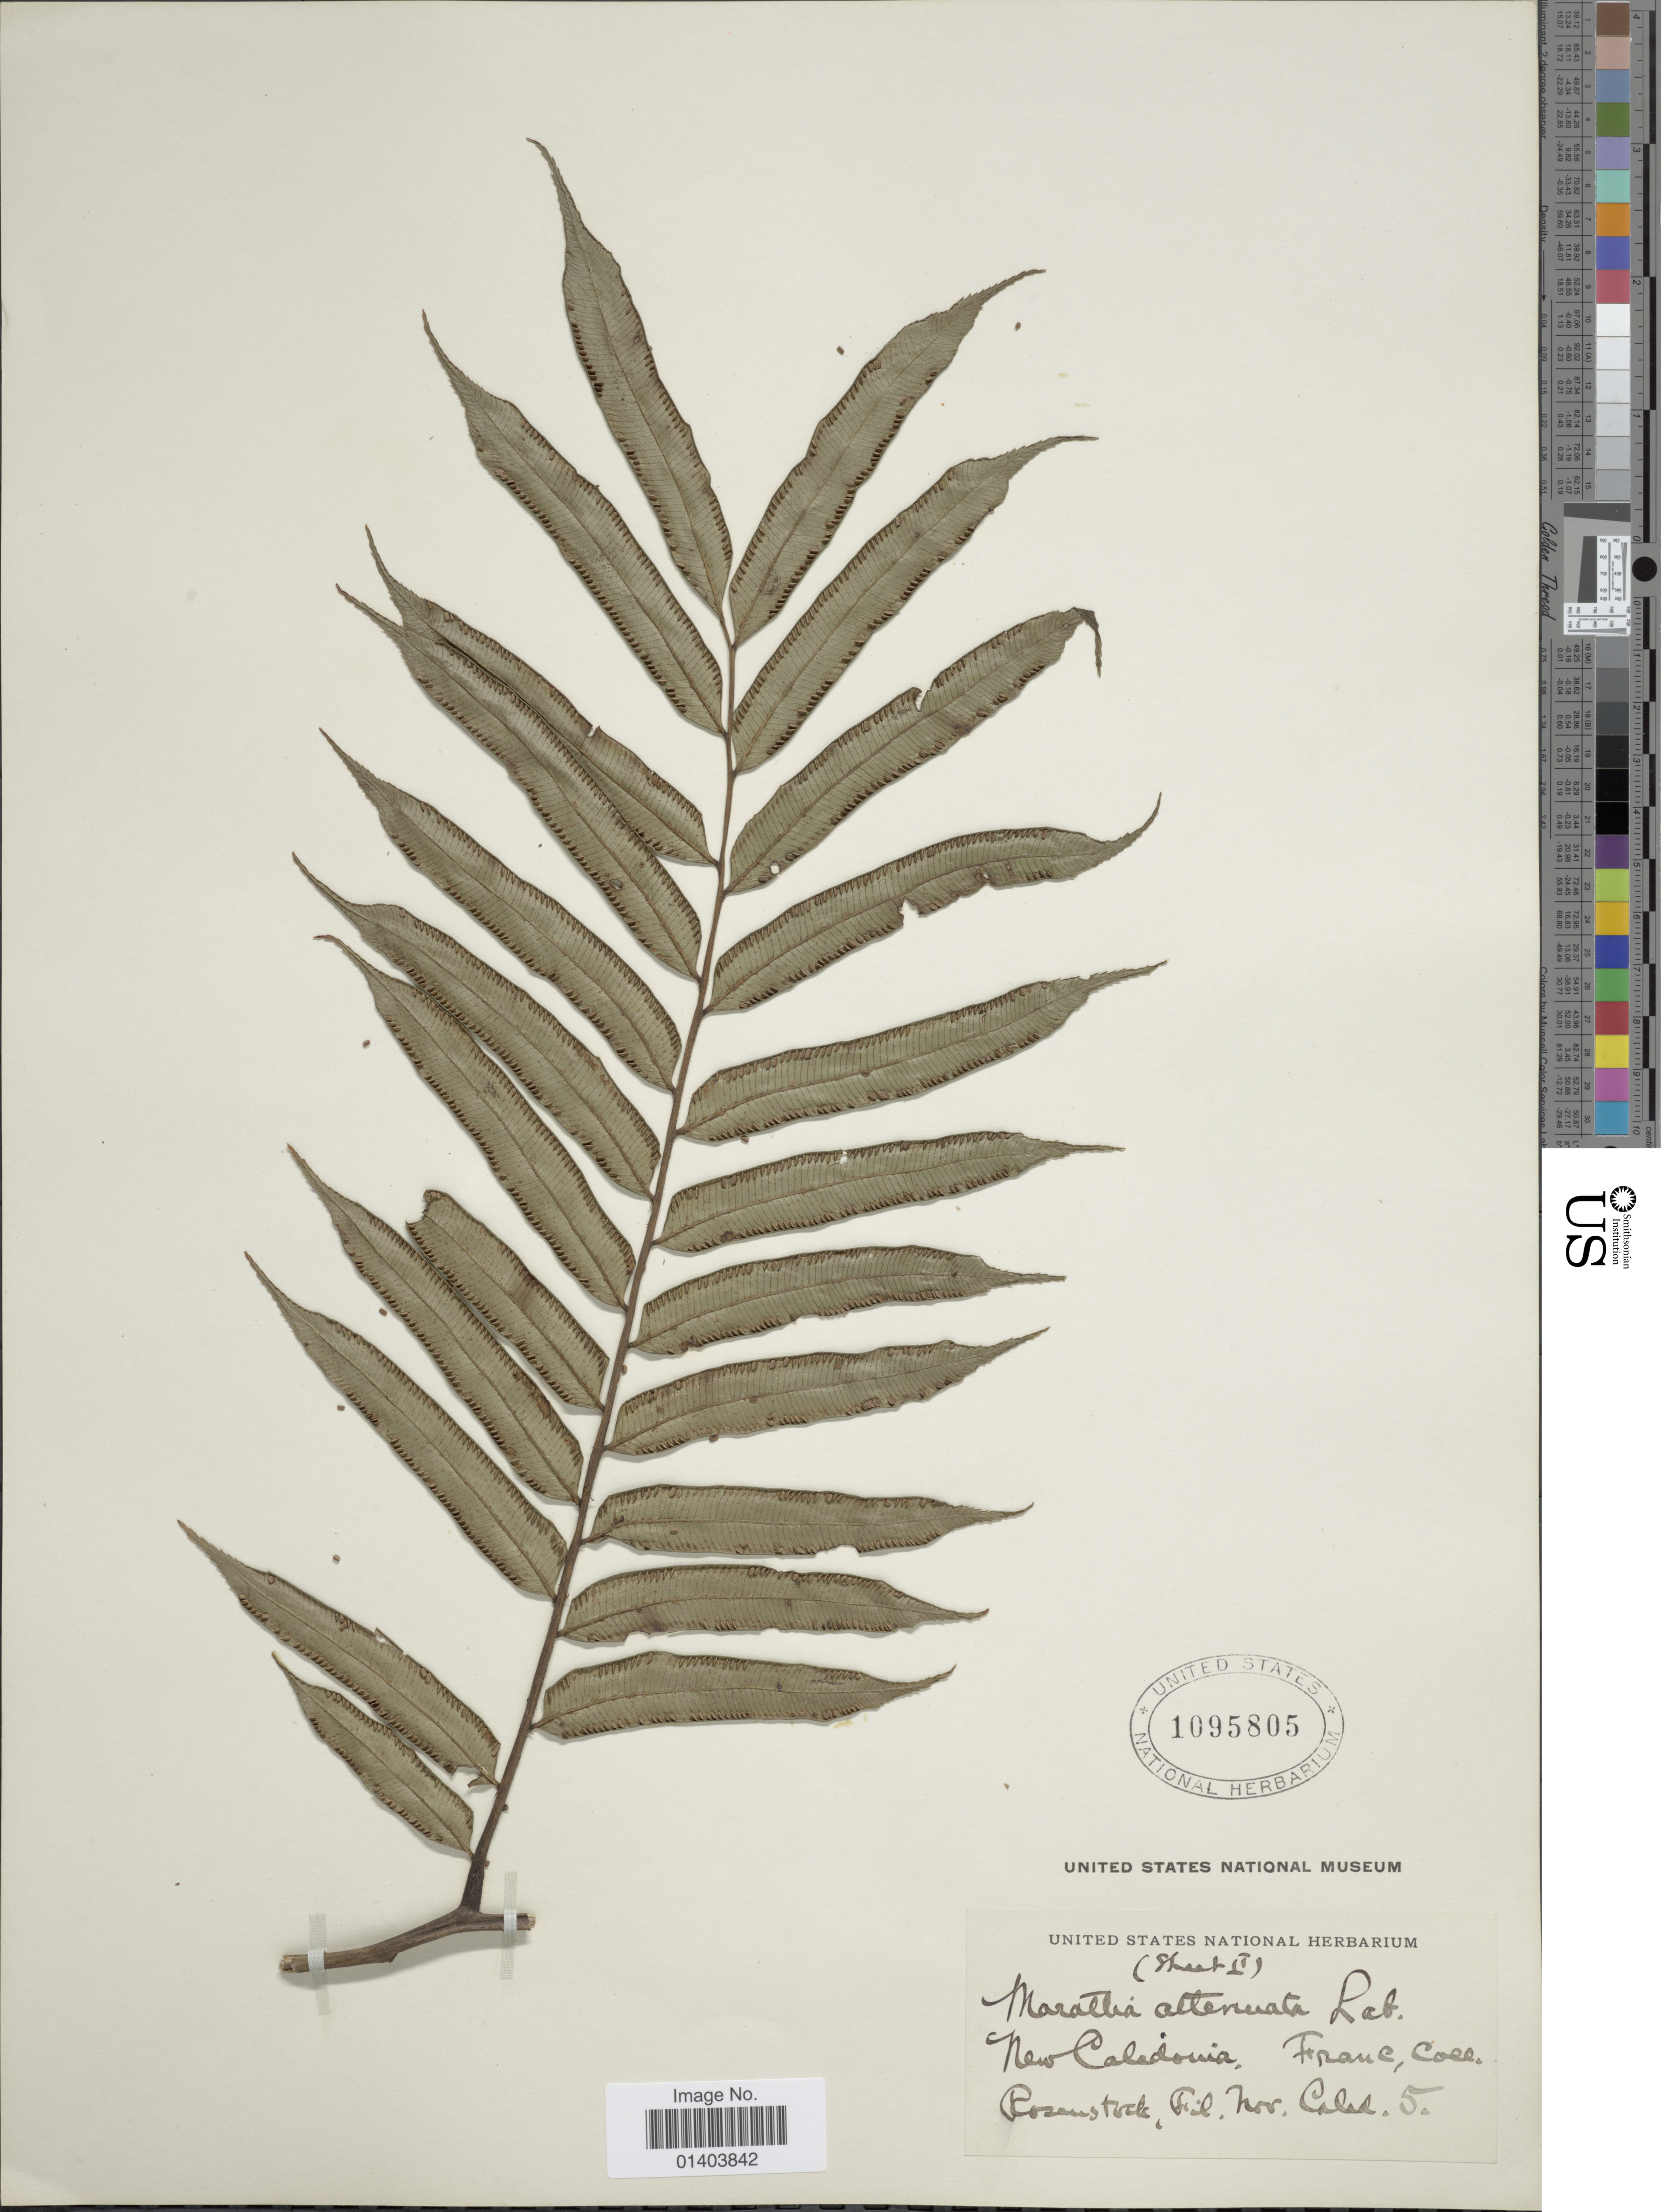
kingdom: Plantae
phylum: Tracheophyta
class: Polypodiopsida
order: Marattiales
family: Marattiaceae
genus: Ptisana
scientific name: Ptisana attenuata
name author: (Labill.) Murdock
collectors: Franc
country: New Caledonia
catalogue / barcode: US 1095805